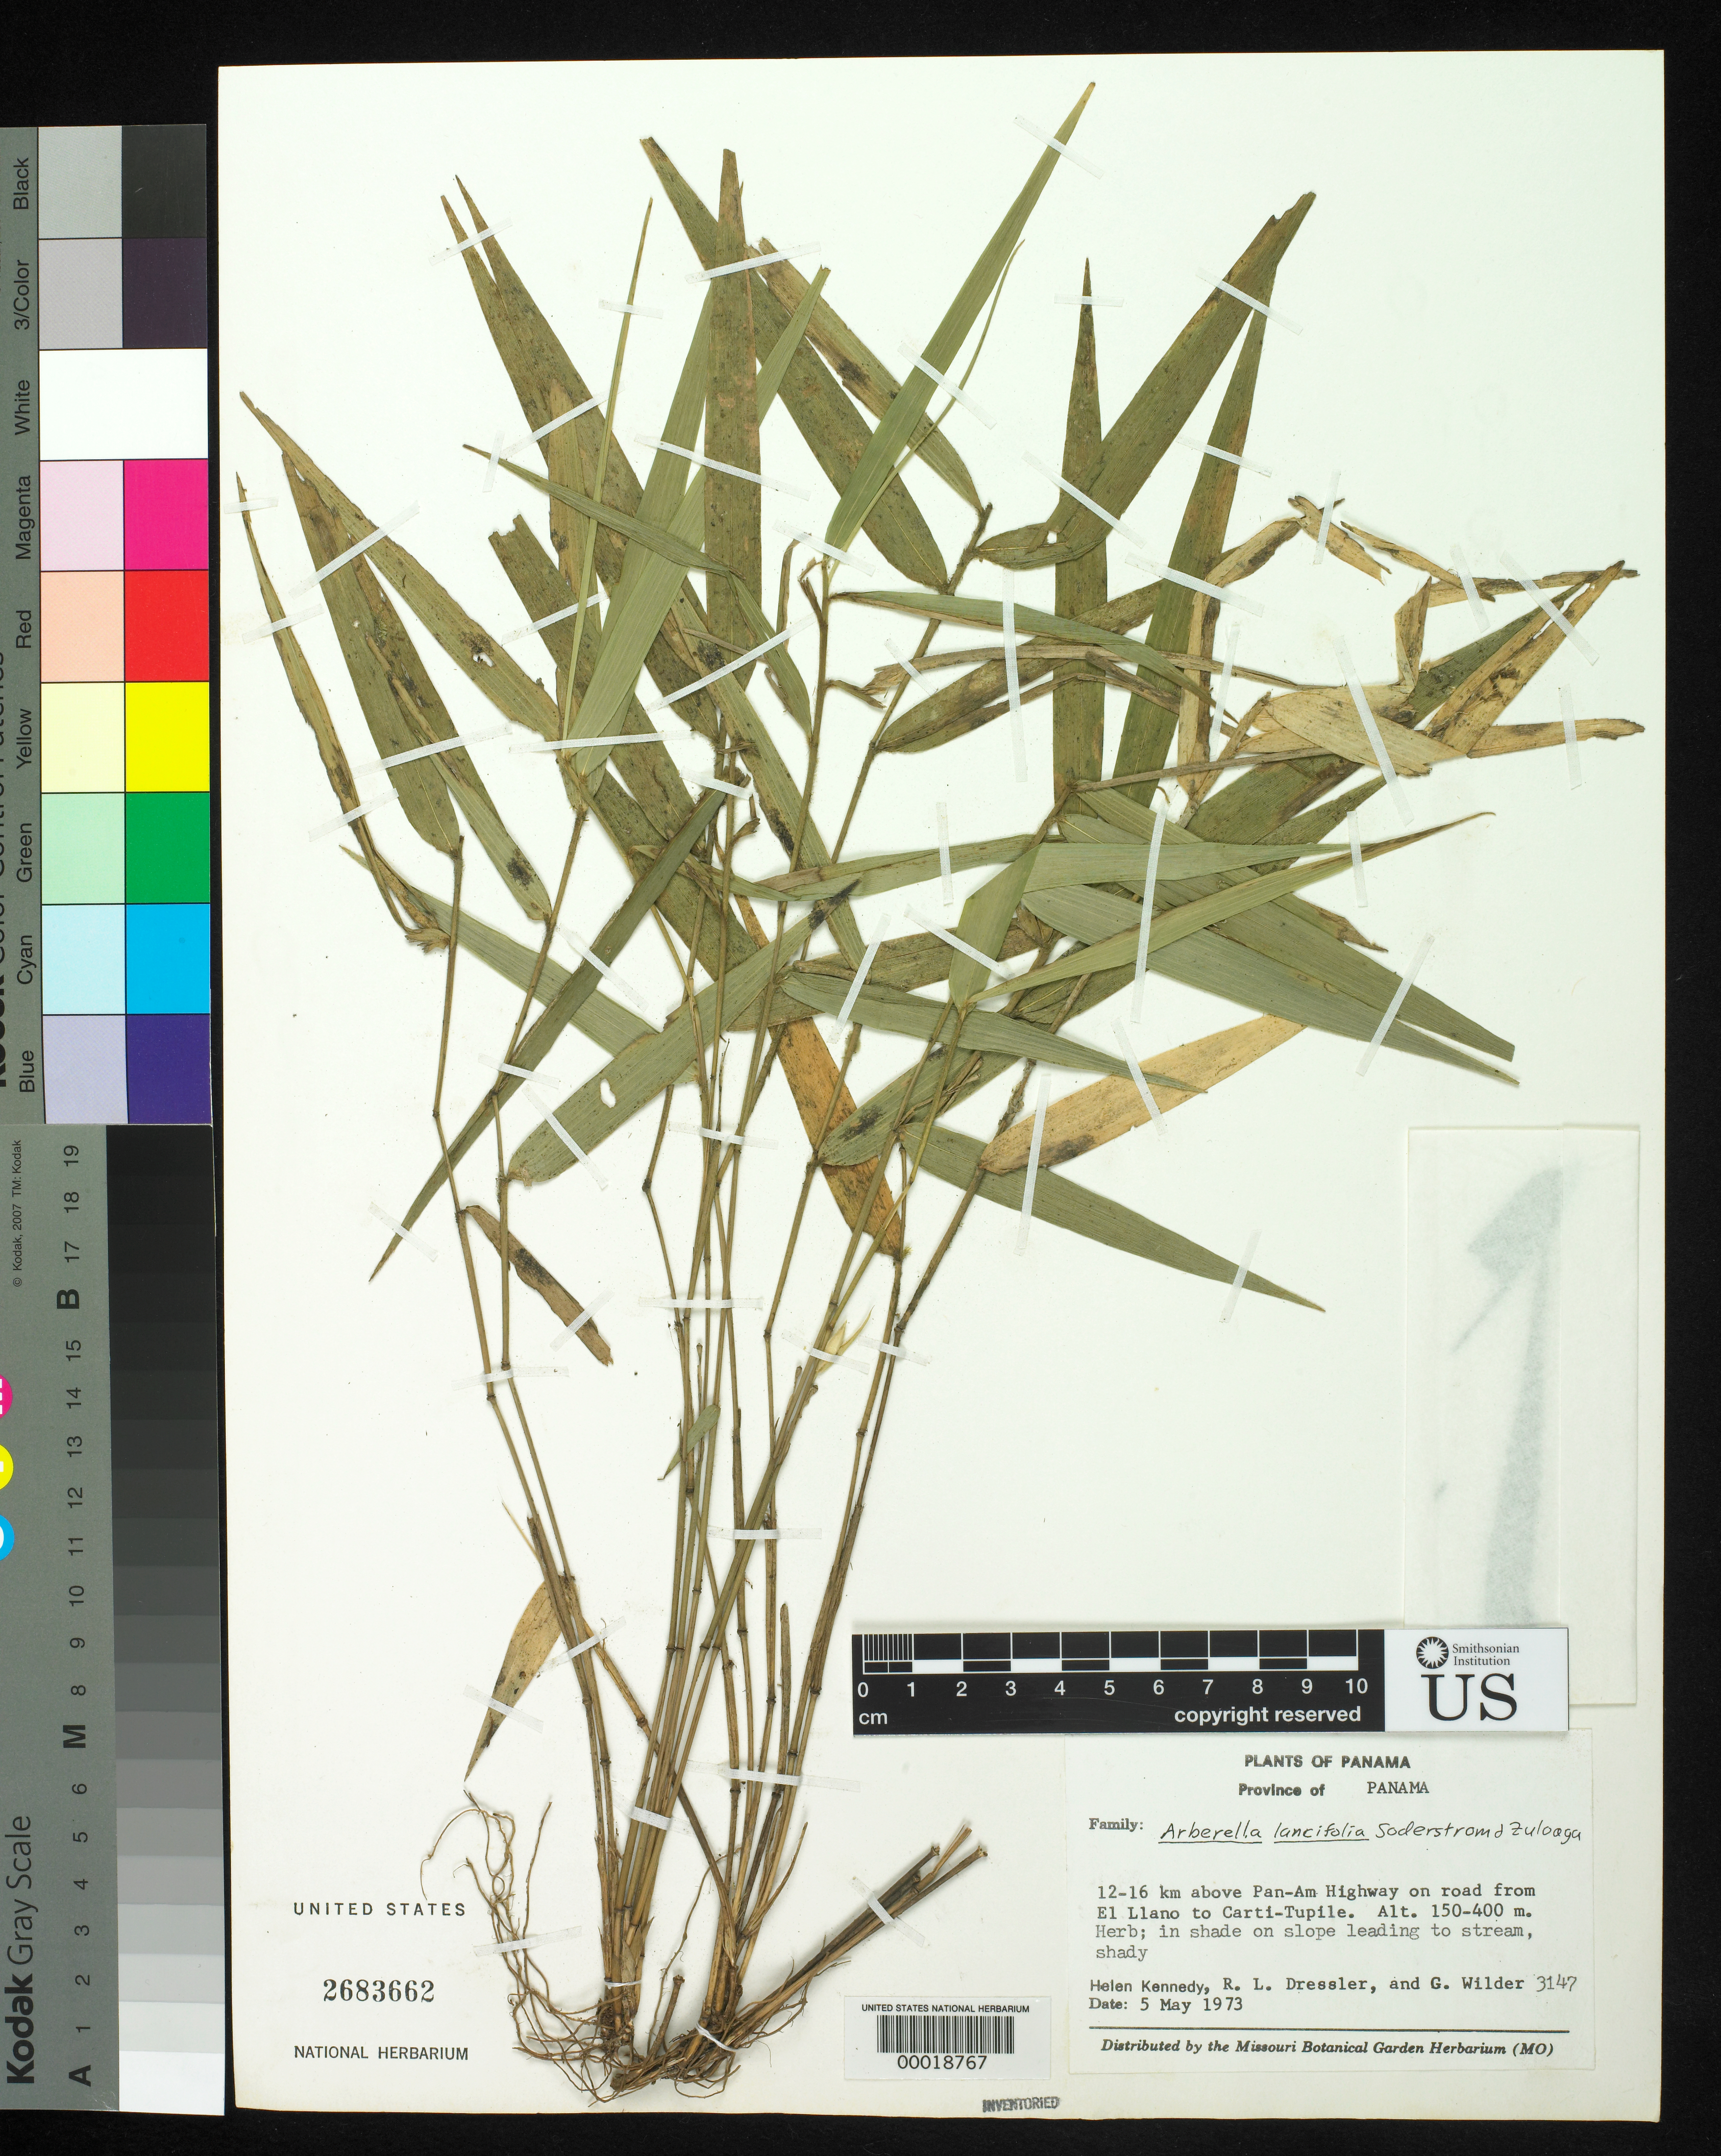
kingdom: Plantae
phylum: Tracheophyta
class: Liliopsida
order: Poales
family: Poaceae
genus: Arberella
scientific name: Arberella lancifolia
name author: Soderstr. & Zuloaga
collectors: H. Kennedy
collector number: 3147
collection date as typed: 05 May 1973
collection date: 1973-05-05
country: Panama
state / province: Panamá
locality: El Llano, Carti, Tupile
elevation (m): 150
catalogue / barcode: US 2683662